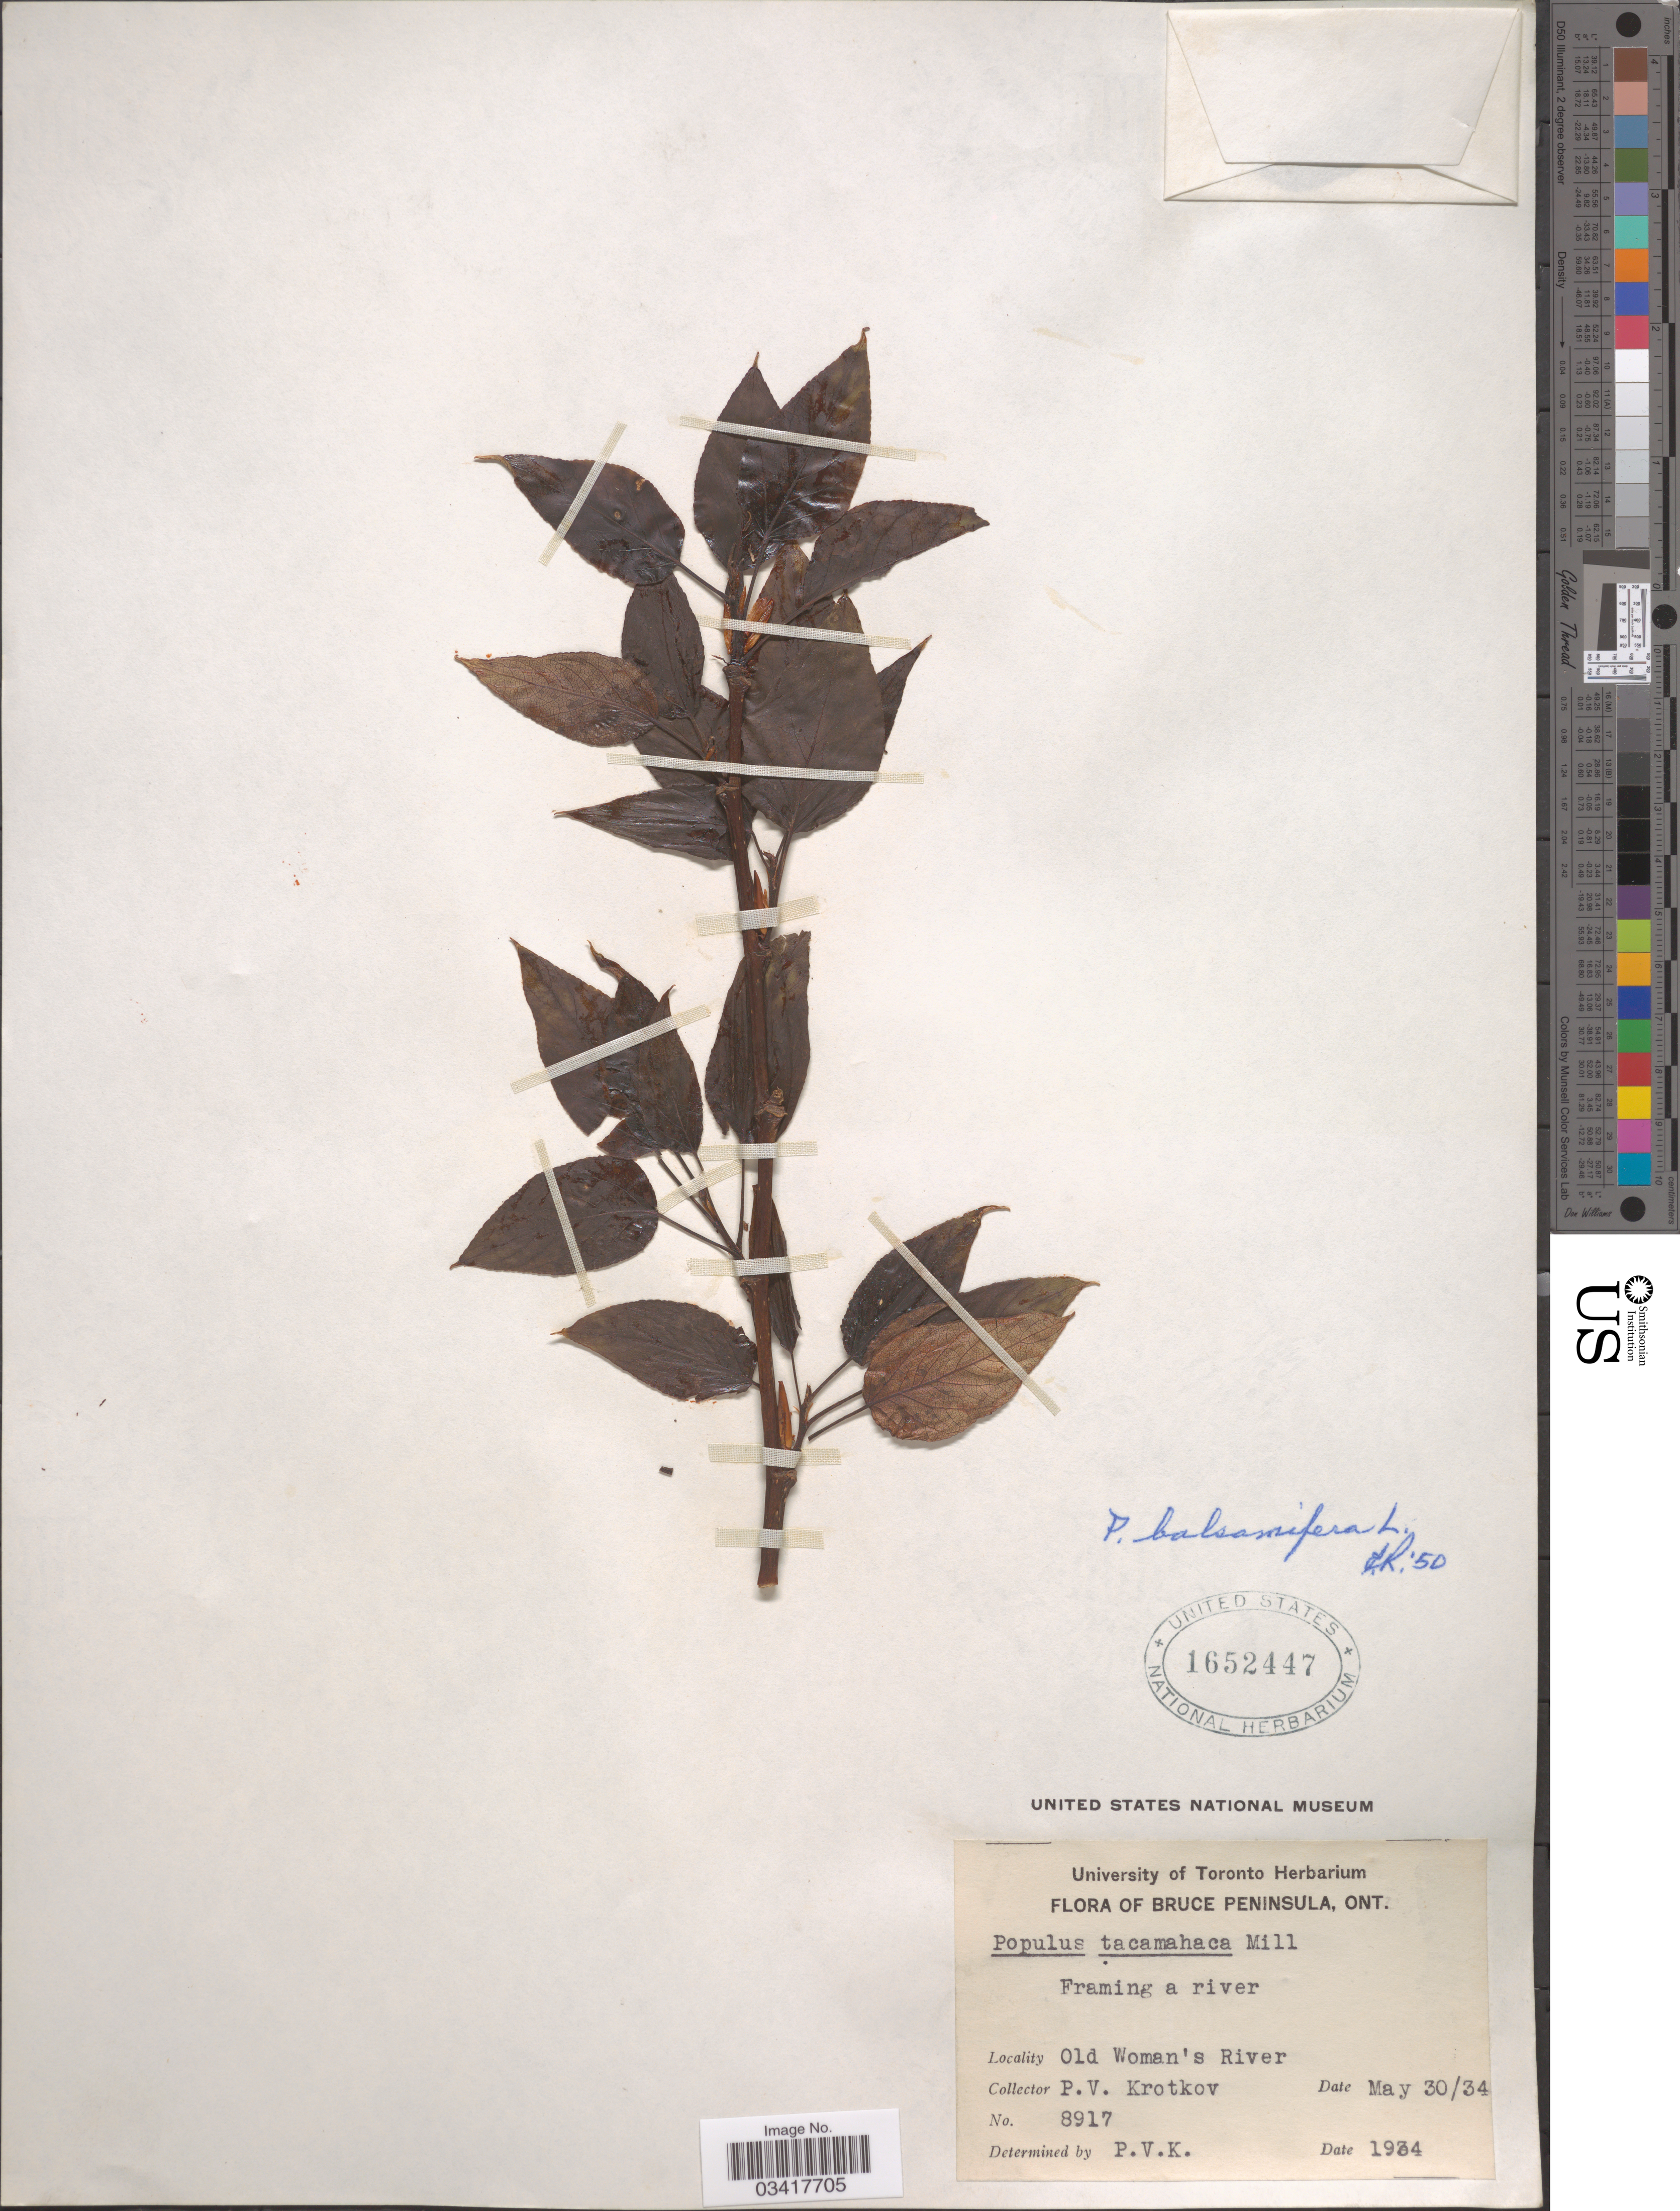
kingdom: Plantae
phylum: Tracheophyta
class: Magnoliopsida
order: Malpighiales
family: Salicaceae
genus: Populus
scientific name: Populus balsamifera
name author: L.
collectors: P. V. Krotkov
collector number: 8917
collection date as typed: Transcribed d/m/y: 30/5/34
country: Canada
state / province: Ontario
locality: Bruce Peninsula. Old Woman's River.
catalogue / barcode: US 1652447